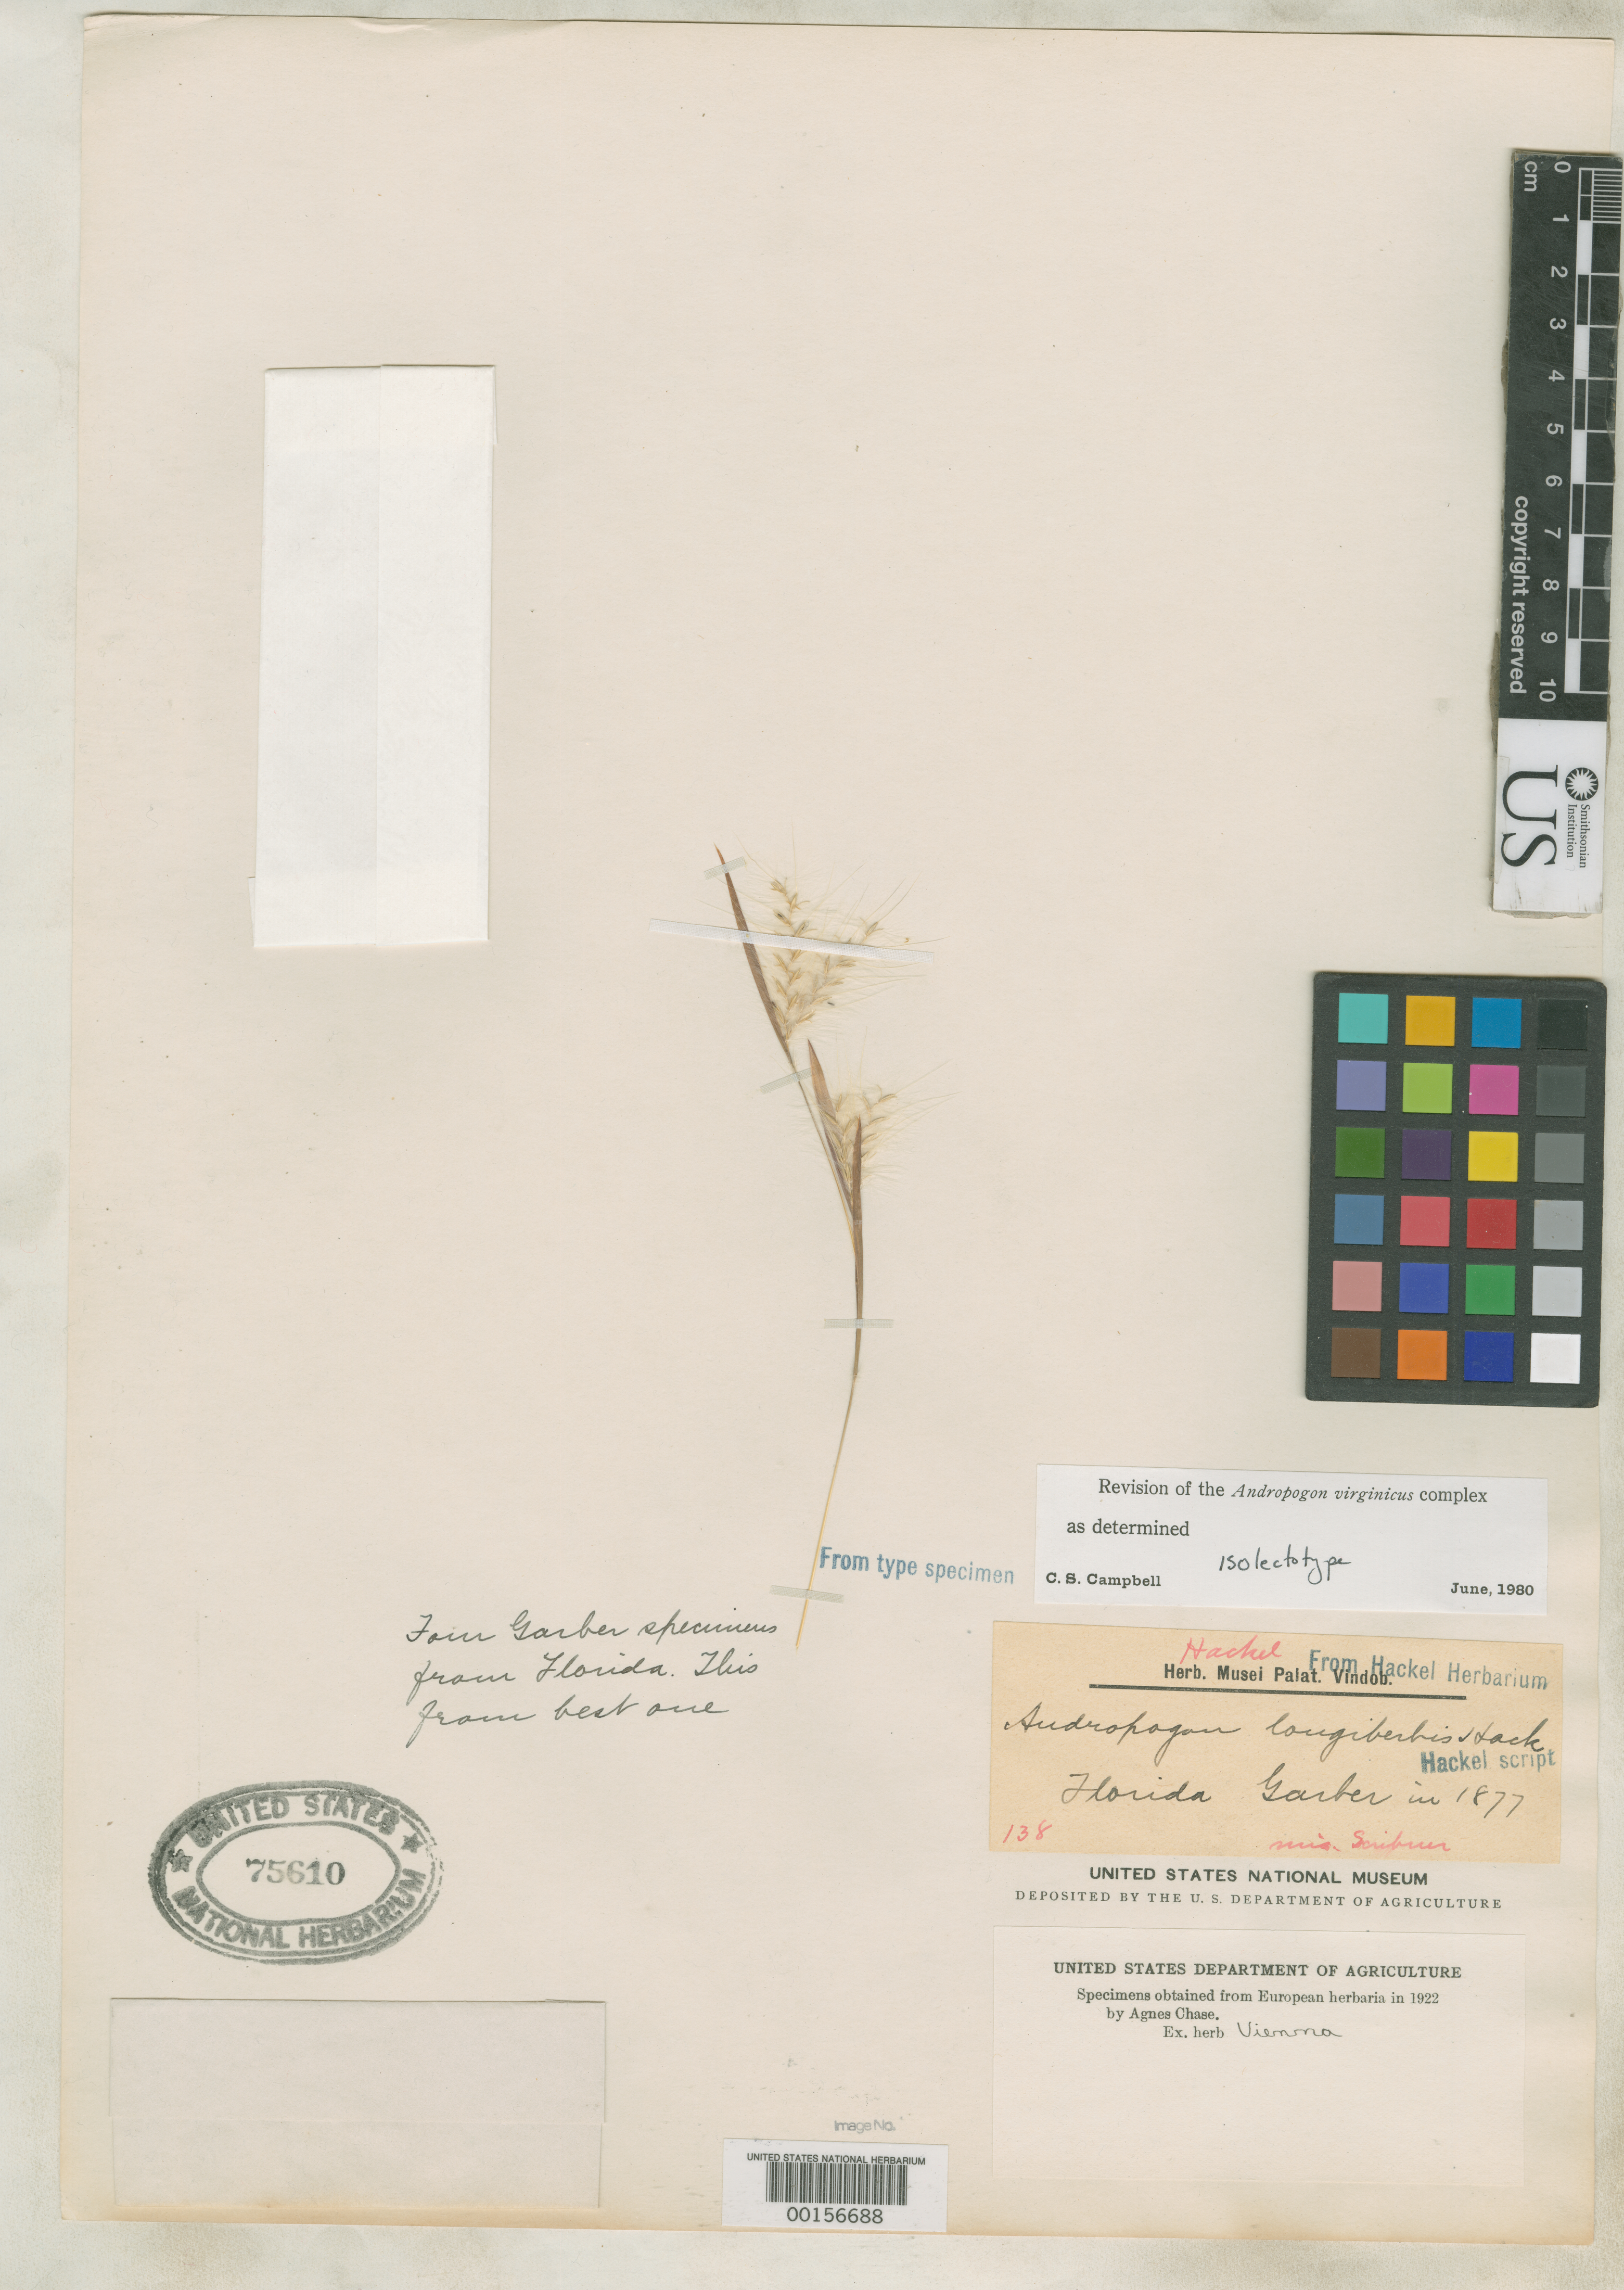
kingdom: Plantae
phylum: Tracheophyta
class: Liliopsida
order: Poales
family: Poaceae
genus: Andropogon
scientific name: Andropogon longiberbis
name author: Hack.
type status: Isolectotype; Type Collection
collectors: A. P. Garber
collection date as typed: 1877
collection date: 1877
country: United States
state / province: Florida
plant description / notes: Fragmentary material of type specimen ex herb. Vienna. Contains culm with infl. and lvs.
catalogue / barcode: US 75610